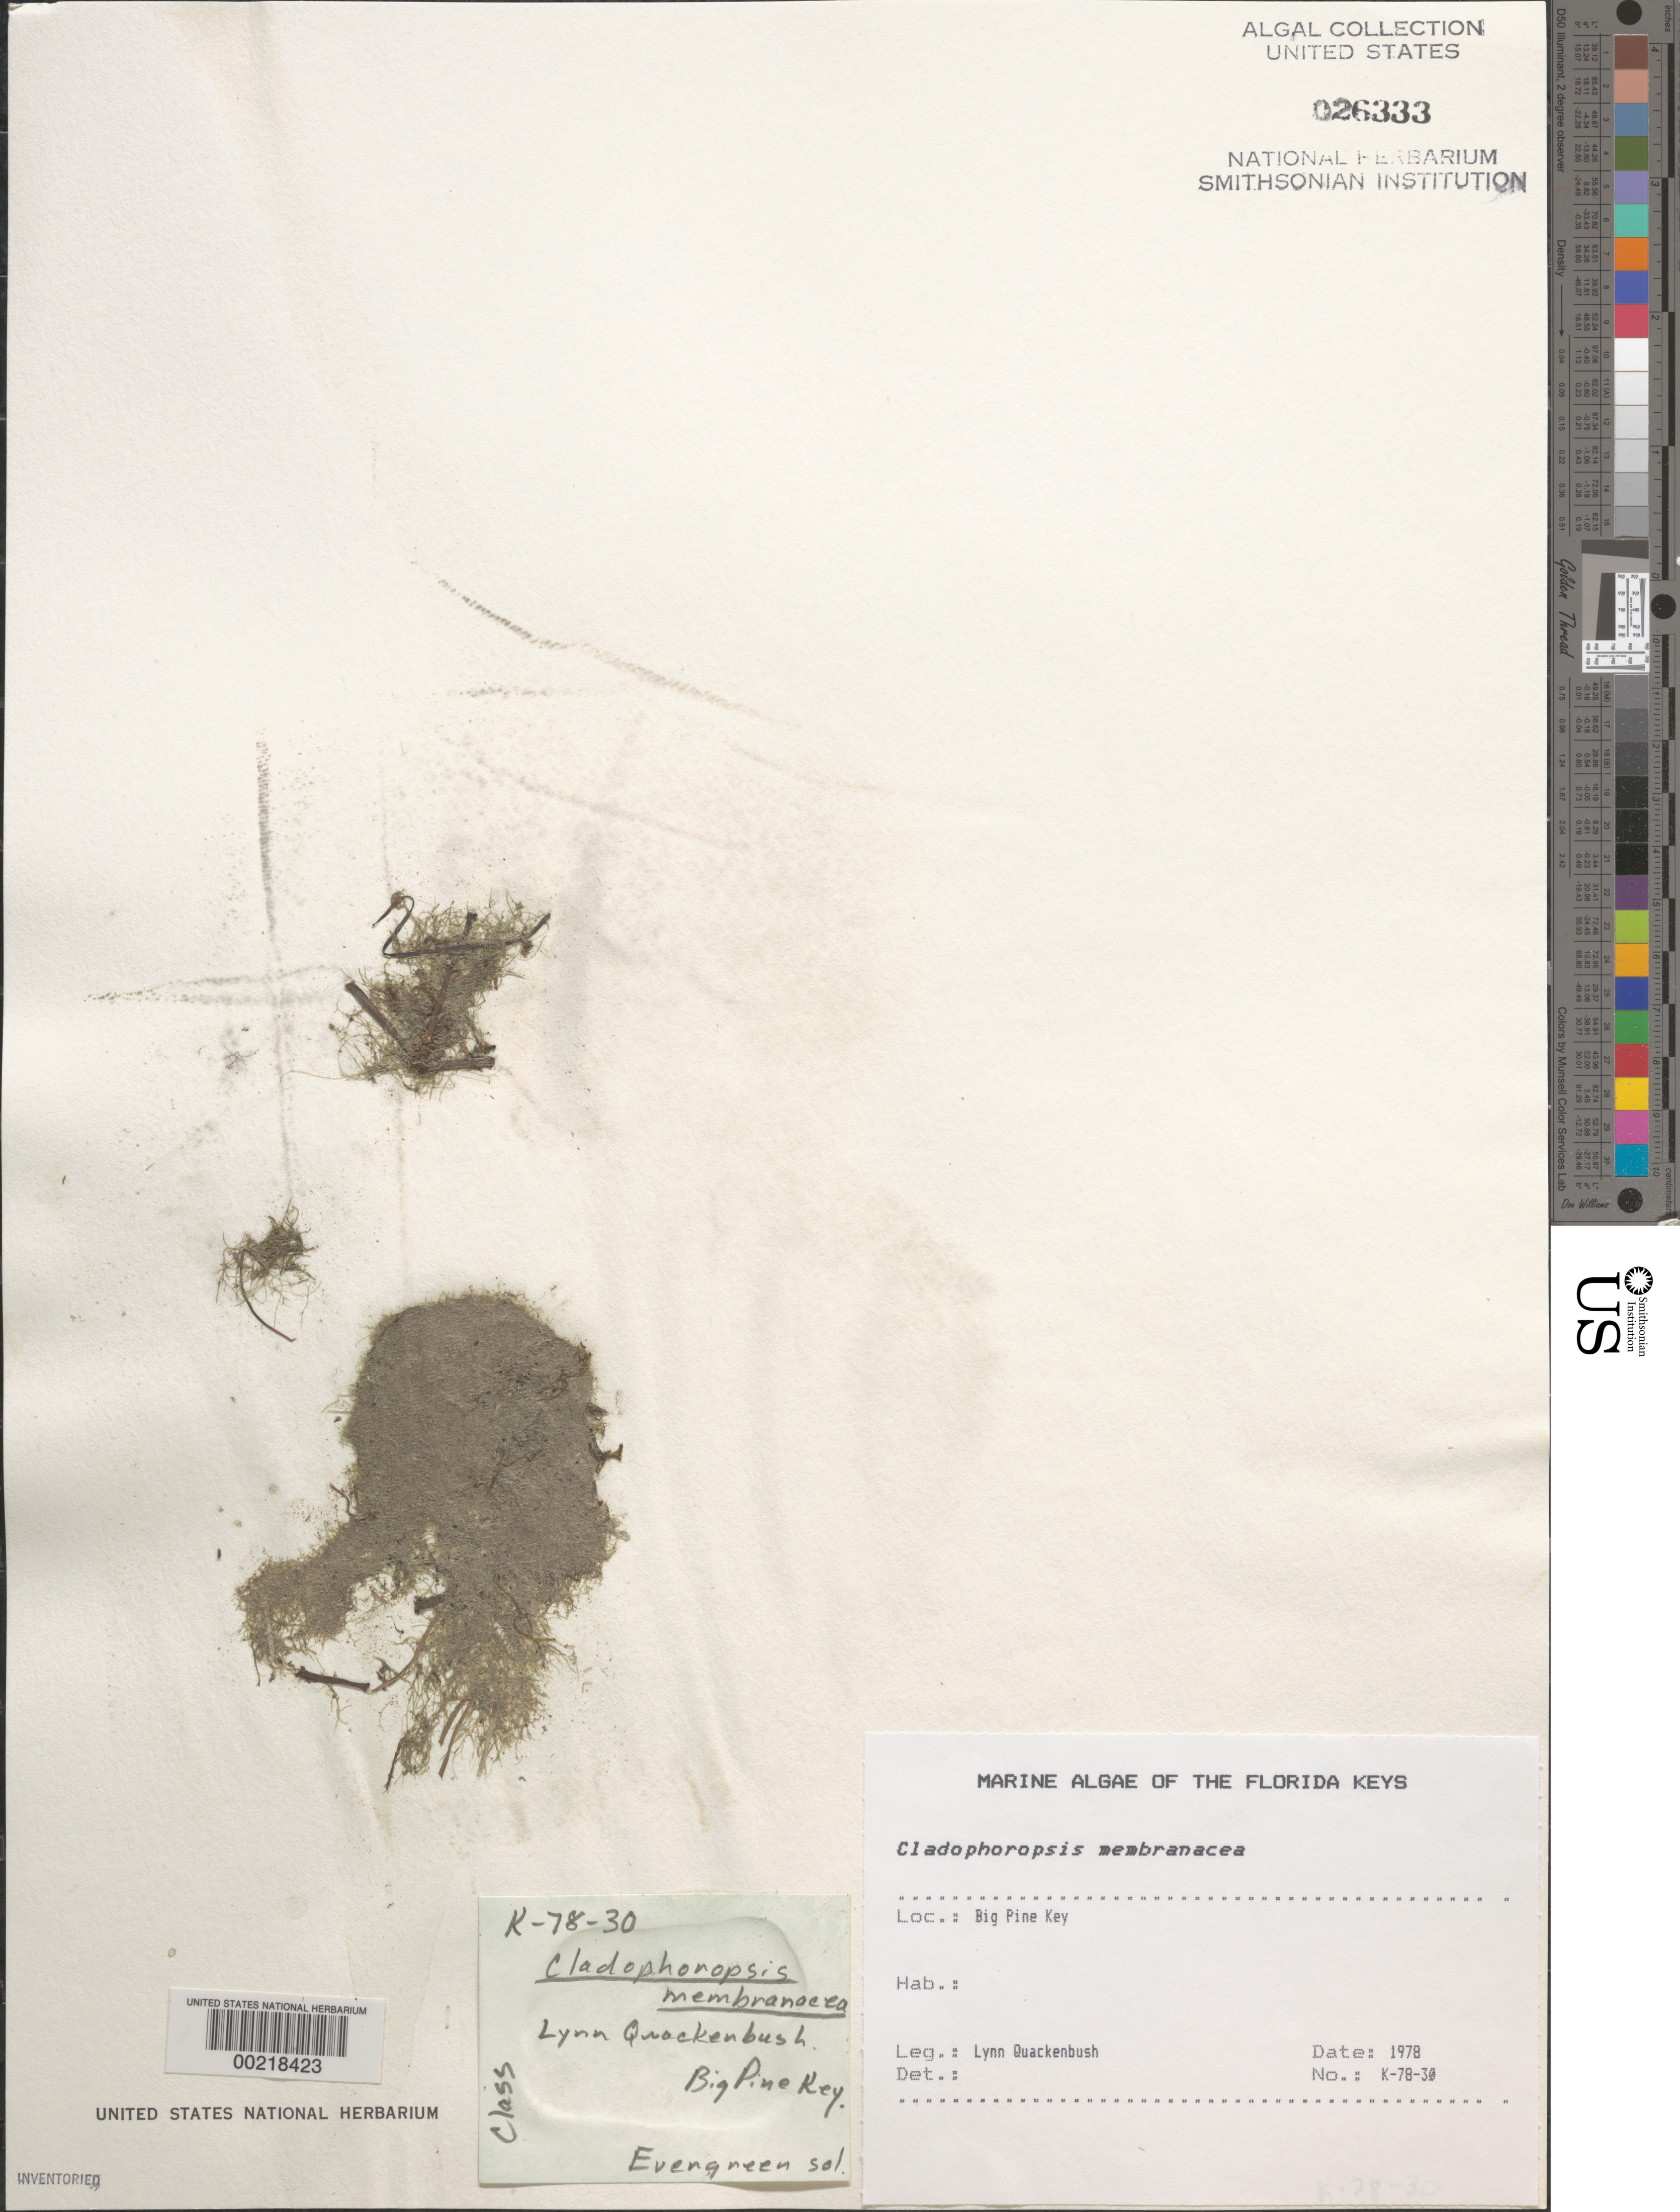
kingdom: Plantae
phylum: Chlorophyta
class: Ulvophyceae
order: Siphonocladales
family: Boodleaceae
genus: Cladophoropsis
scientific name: Cladophoropsis membranacea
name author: (Hofman-Bang) Børgesen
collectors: L. Quackenbush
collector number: K-78-30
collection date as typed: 1978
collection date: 1978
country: United States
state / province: Florida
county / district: Monroe County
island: Big Pine Key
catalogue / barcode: US 26333